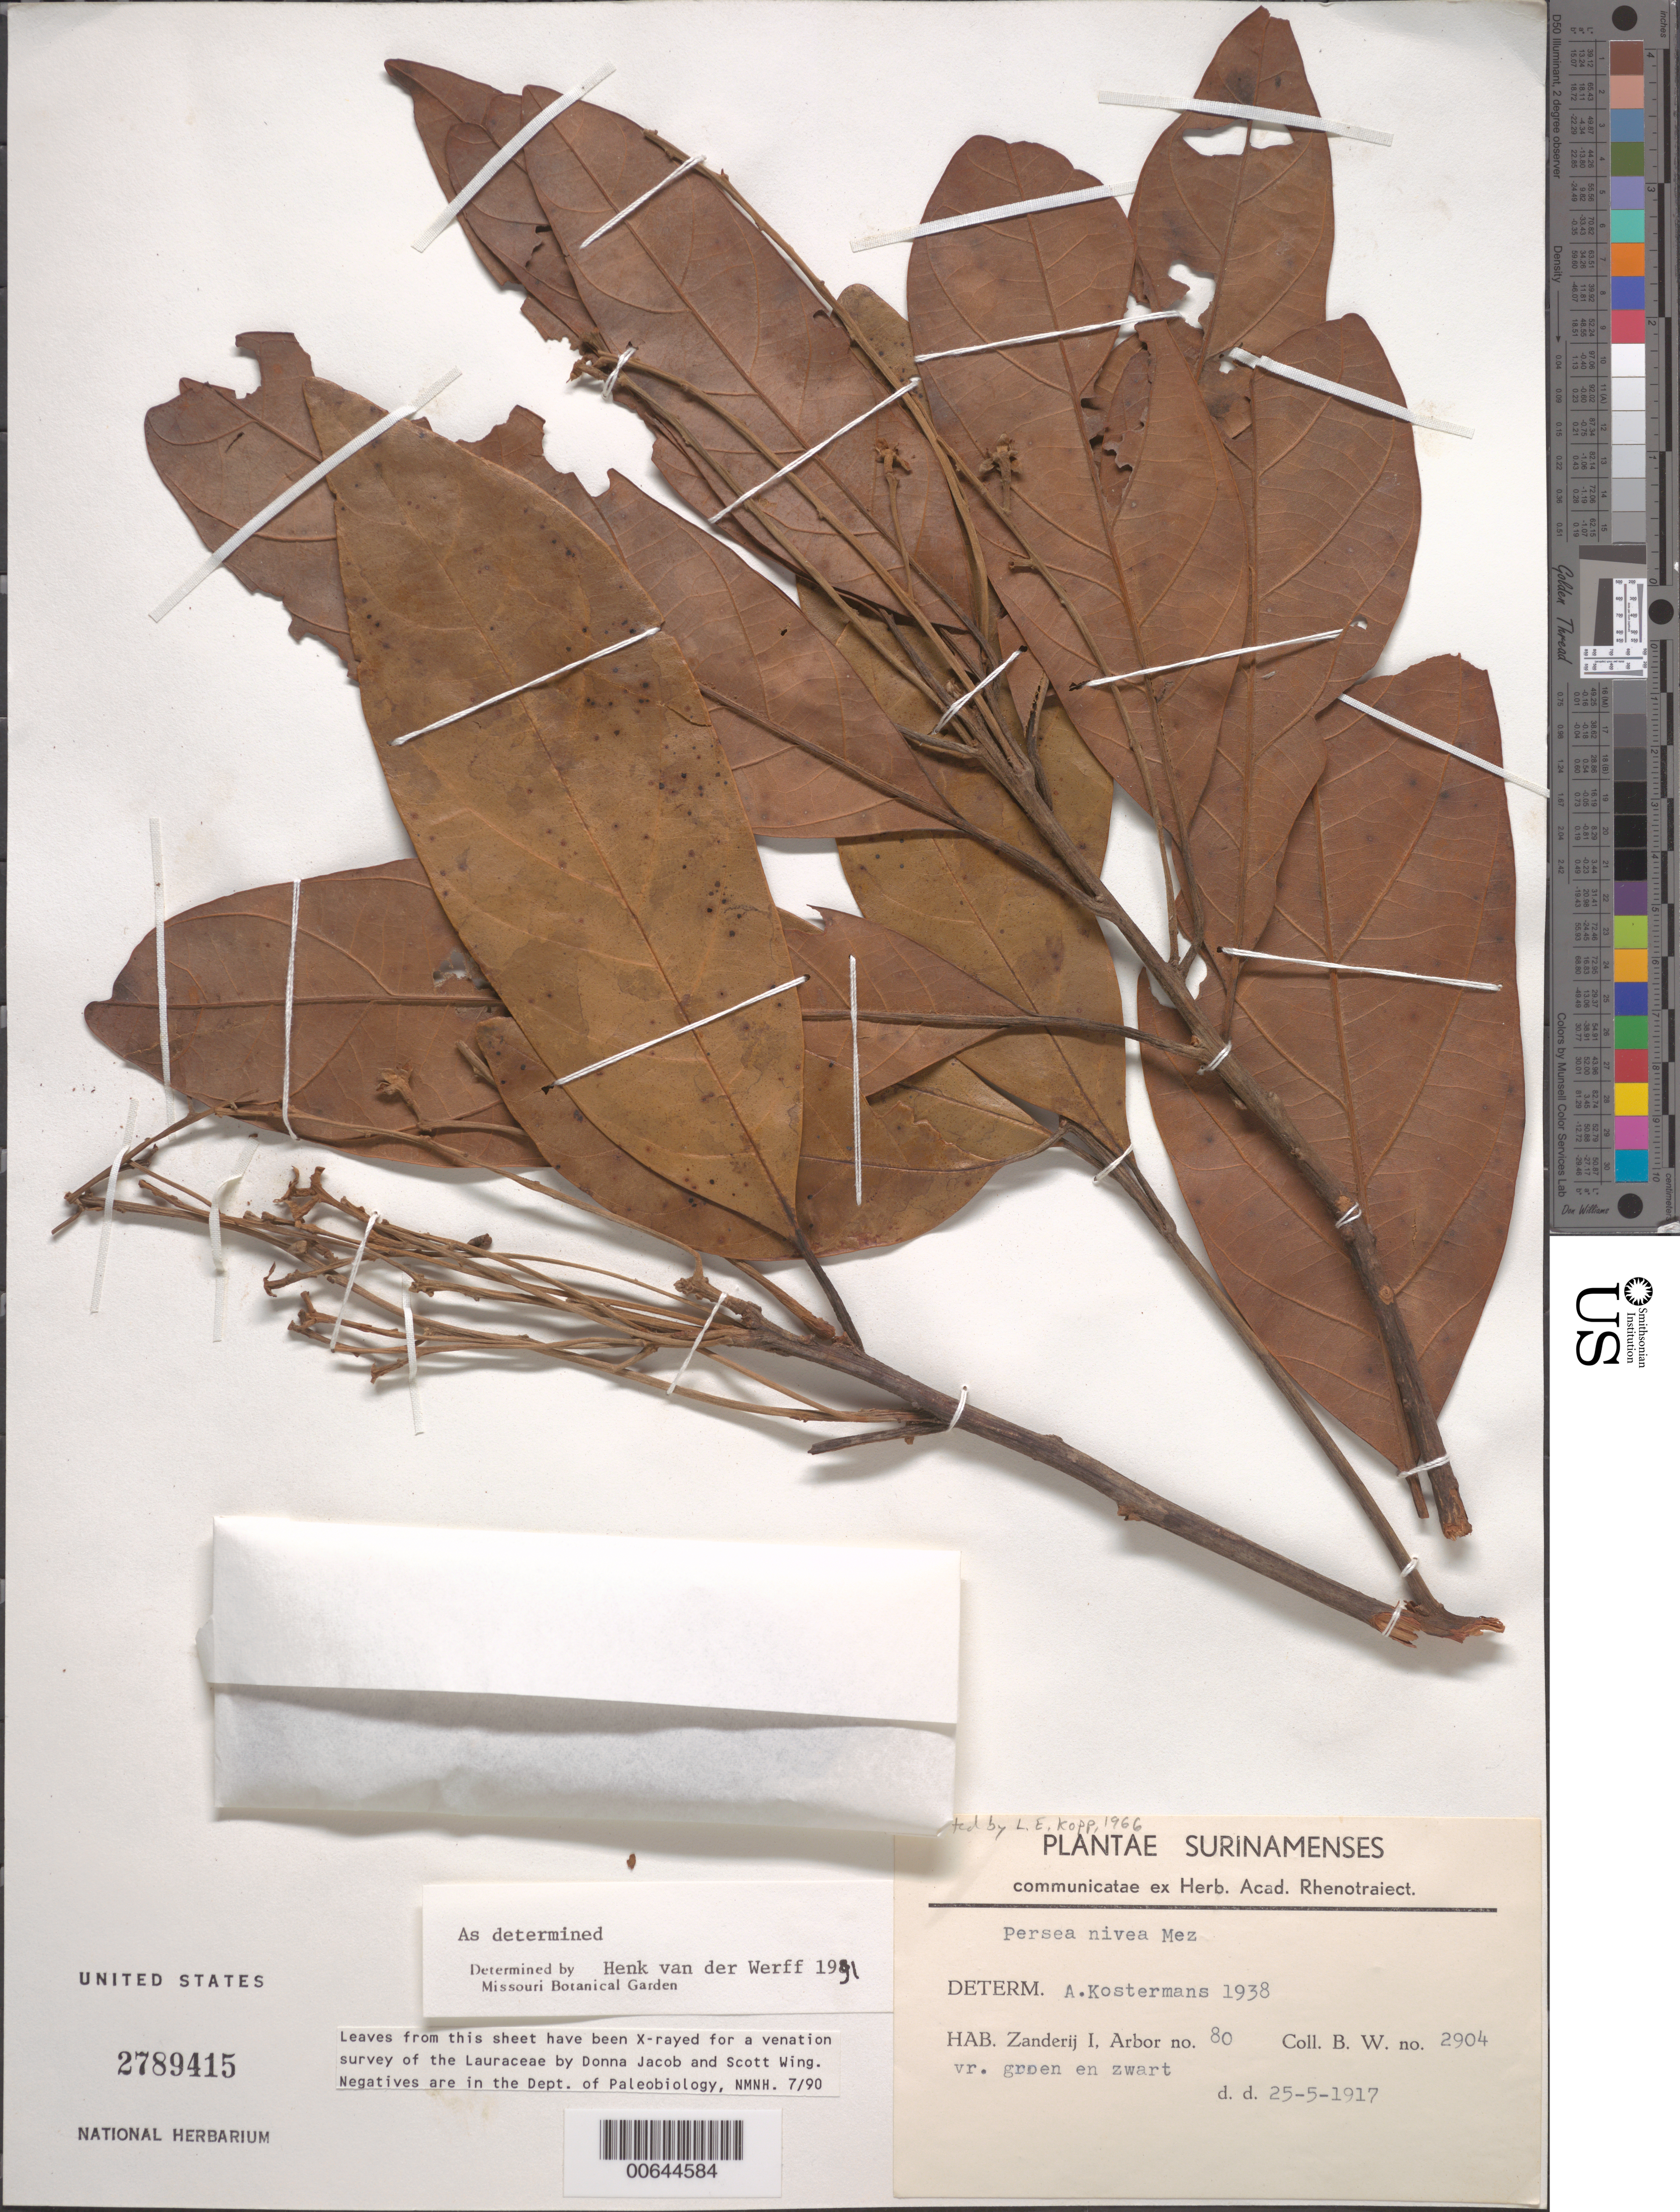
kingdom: Plantae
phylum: Tracheophyta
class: Magnoliopsida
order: Laurales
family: Lauraceae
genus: Persea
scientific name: Persea nivea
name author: Mez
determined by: van der Werff, H., (MO), Missouri Botanical Garden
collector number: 2904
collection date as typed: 25-May-17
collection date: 1917-05-25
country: Suriname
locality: Zanderij I., Forest Reserve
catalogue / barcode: US 2789415